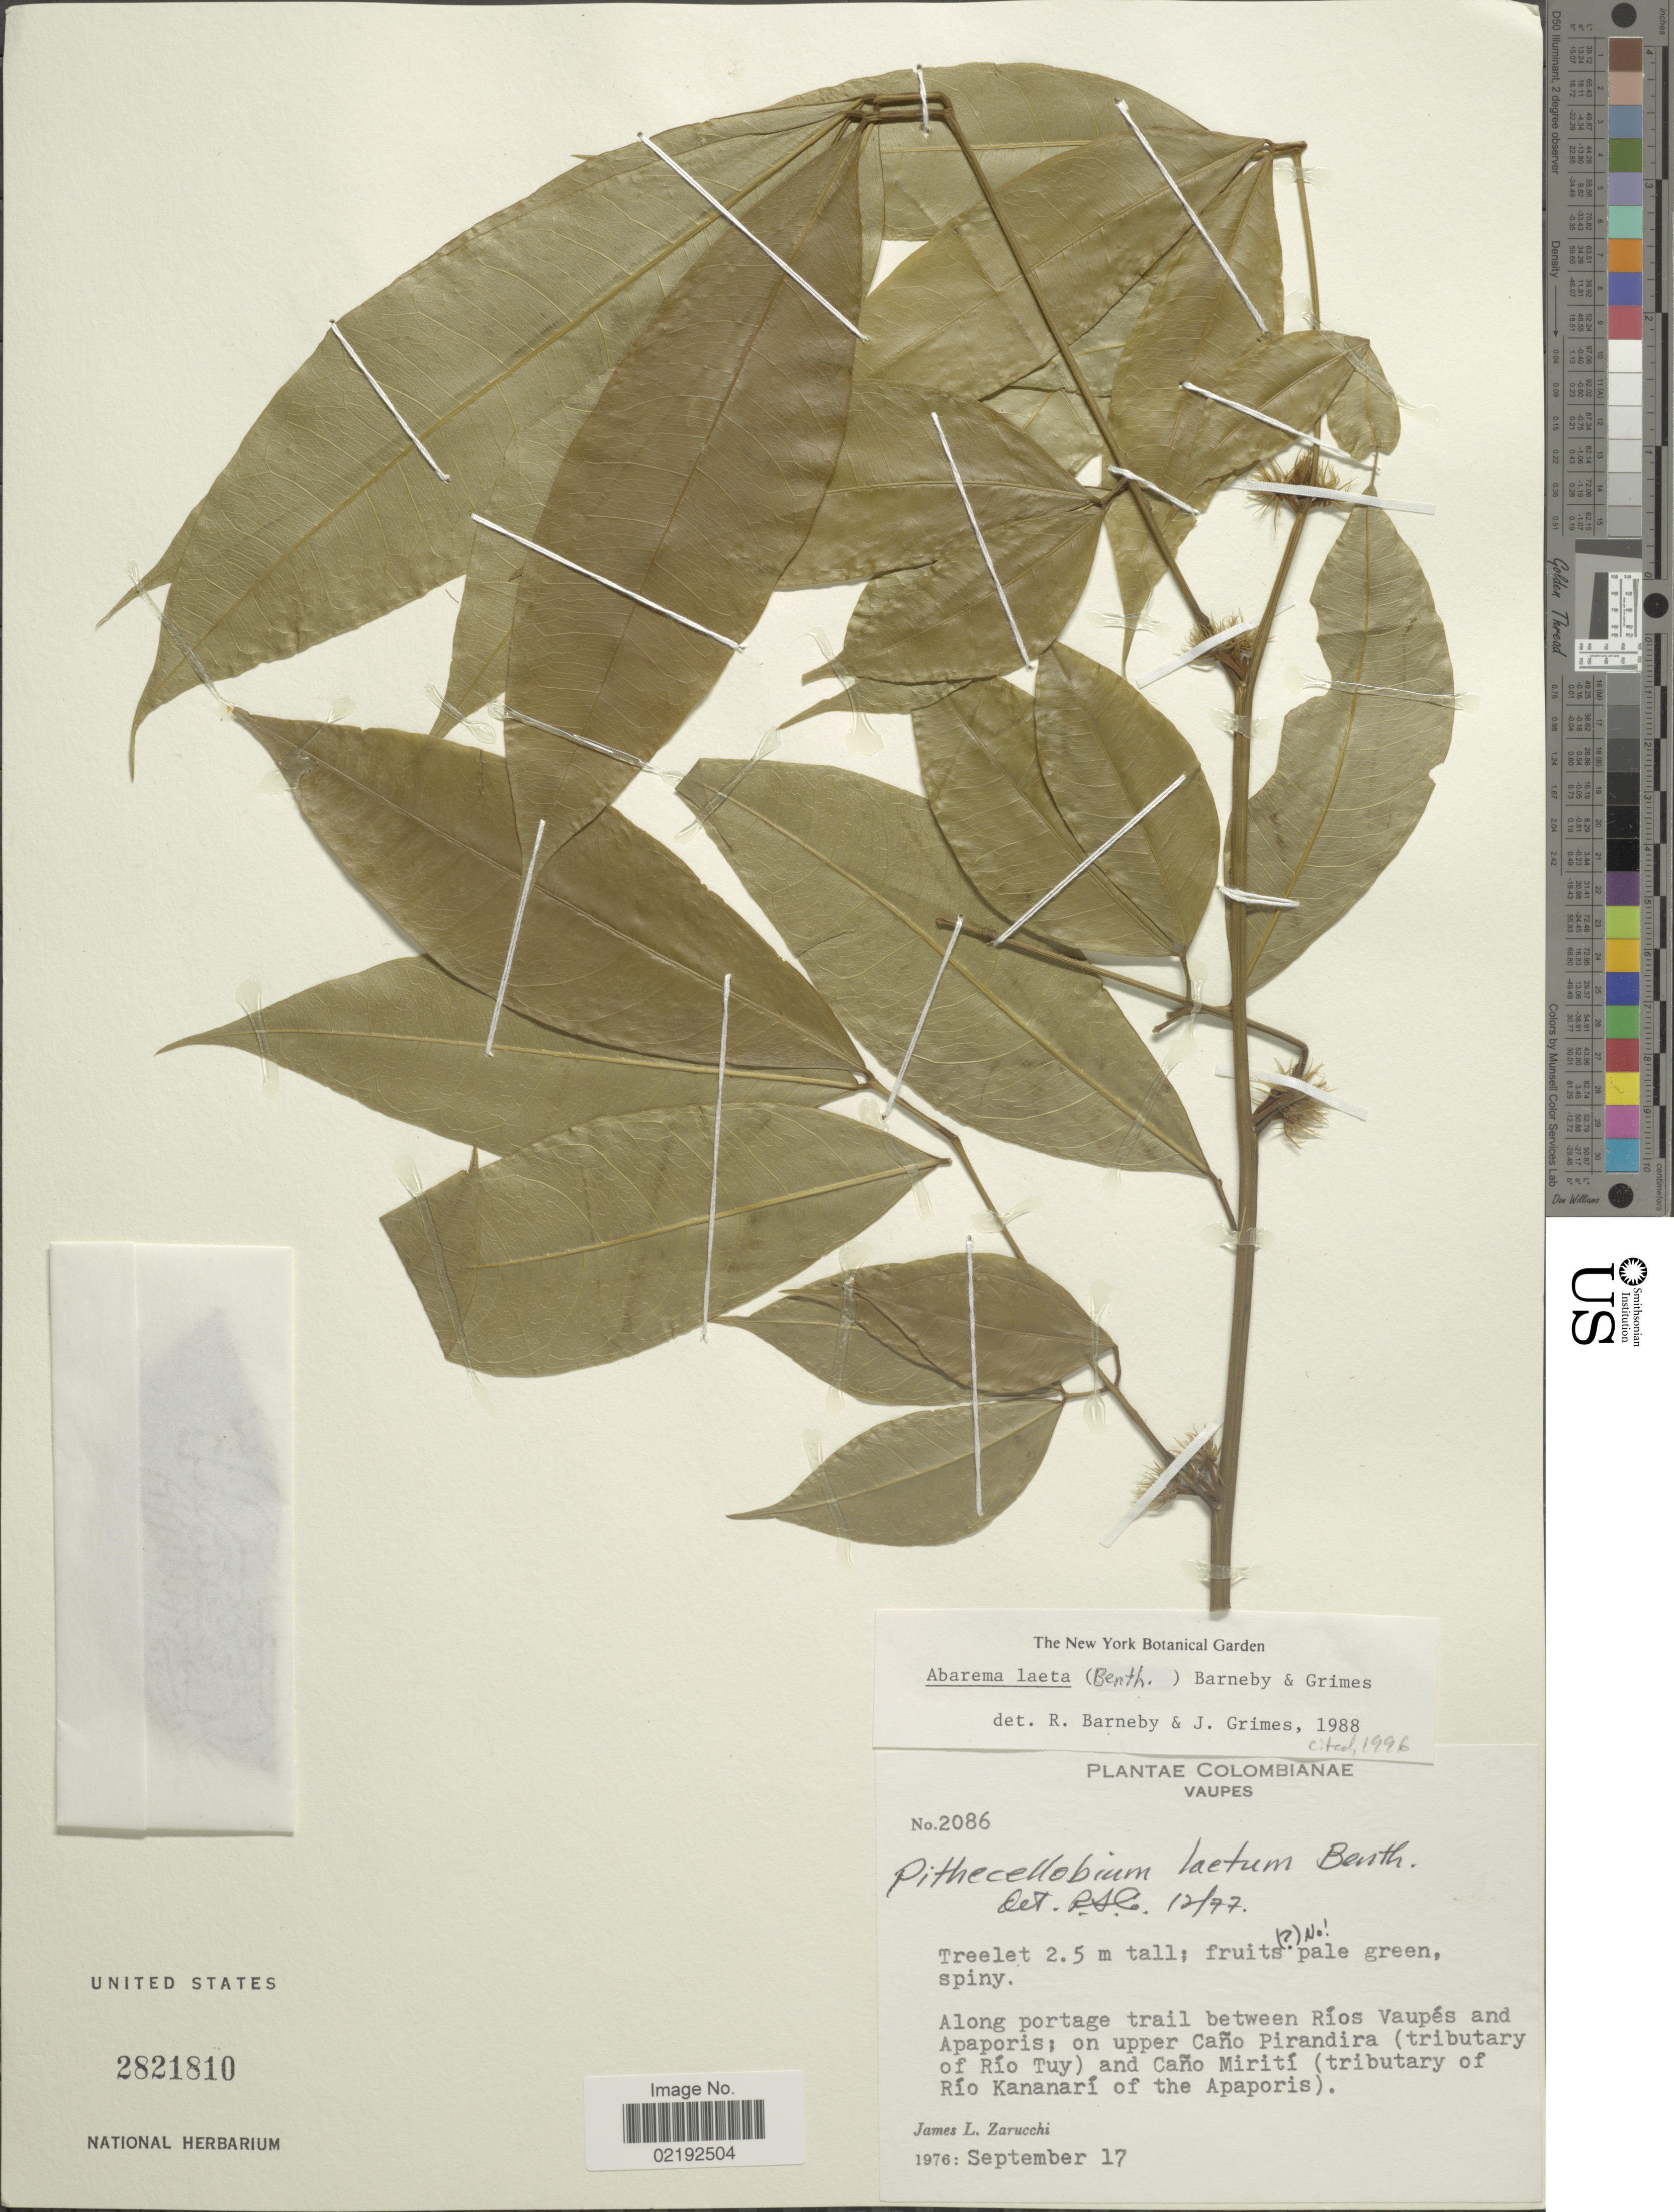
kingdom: Plantae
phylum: Tracheophyta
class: Magnoliopsida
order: Fabales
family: Fabaceae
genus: Abarema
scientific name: Abarema laeta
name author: (Benth.) Barneby & J.W. Grimes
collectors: J. L. Zarucchi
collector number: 2086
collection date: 1976-09-17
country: Colombia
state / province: Vaupés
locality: Along portage trail between Rios Vaupes and Apaporis, on upper Cano Pirandira (tributary of Rio Tuy) and Cano Miriti (tributary of Rio Kananari of the Apaporis)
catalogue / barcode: US 2821810